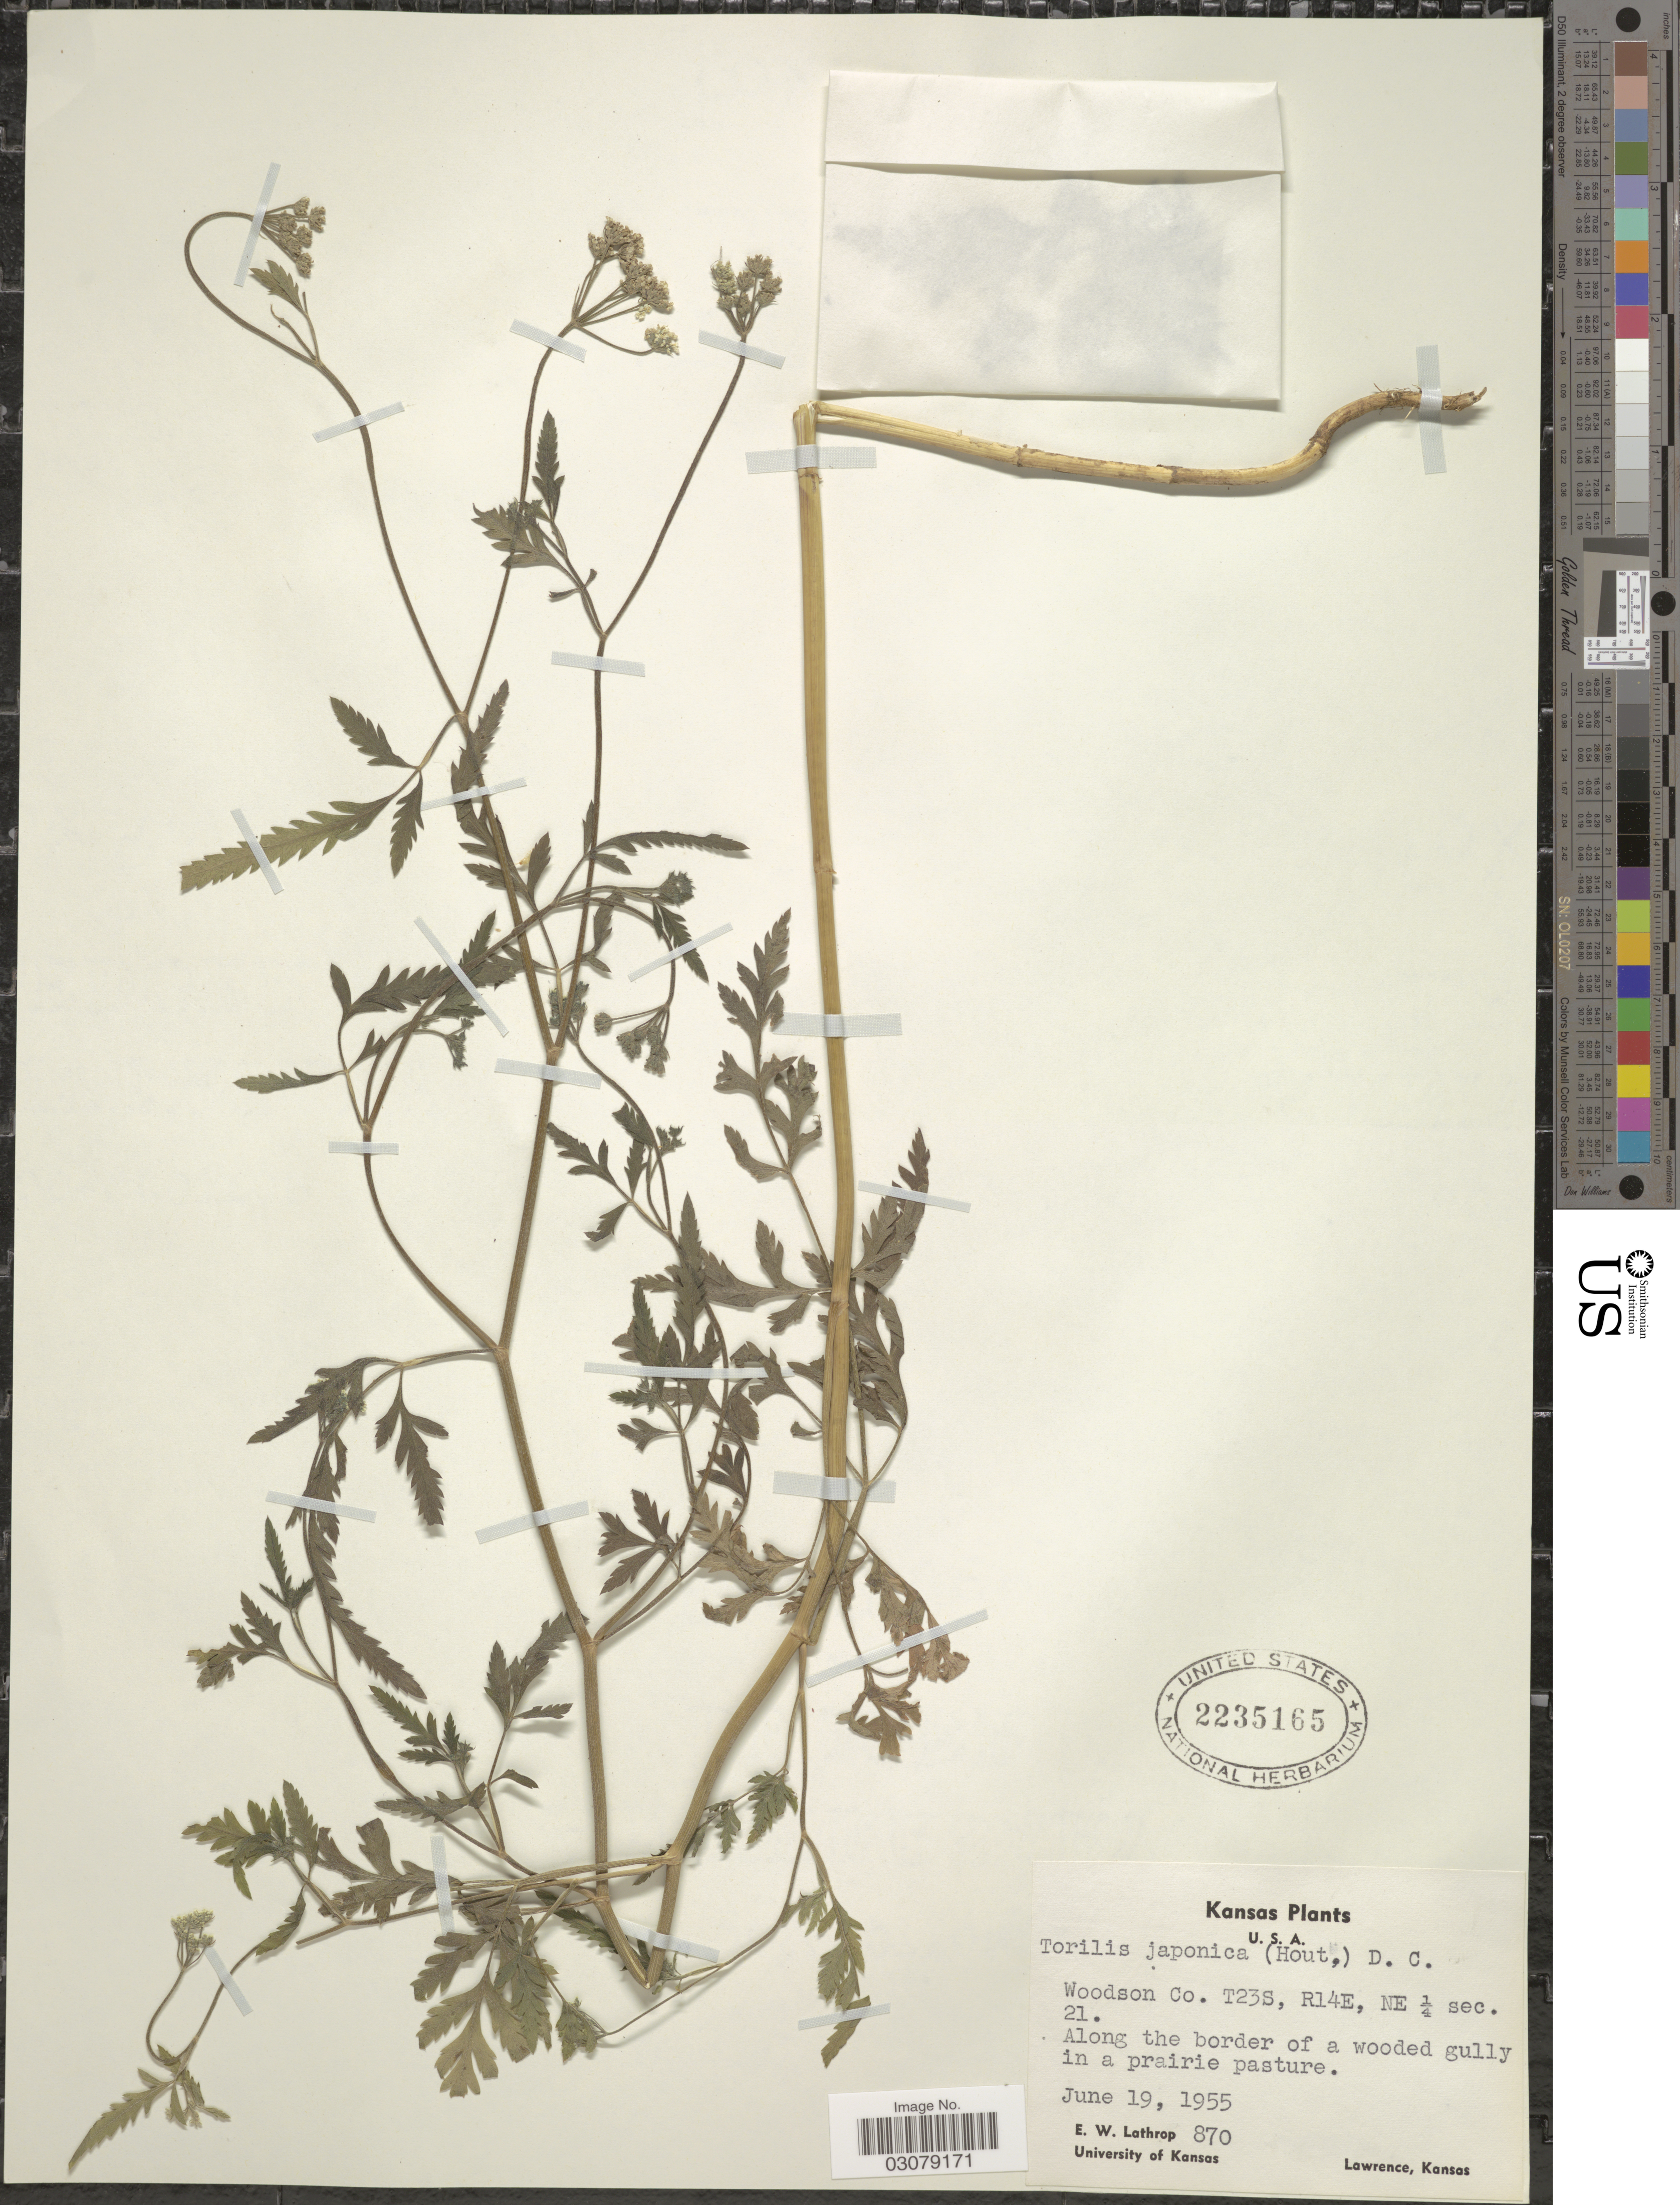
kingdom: Plantae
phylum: Tracheophyta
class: Magnoliopsida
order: Apiales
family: Apiaceae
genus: Torilis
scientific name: Torilis japonica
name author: (Houtt.) DC.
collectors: E. W. Lathrop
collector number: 870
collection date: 1955-06-19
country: United States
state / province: Kansas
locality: Woodson Co. T23S, R14E, NE ¼ sec. 21.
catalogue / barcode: US 2235165